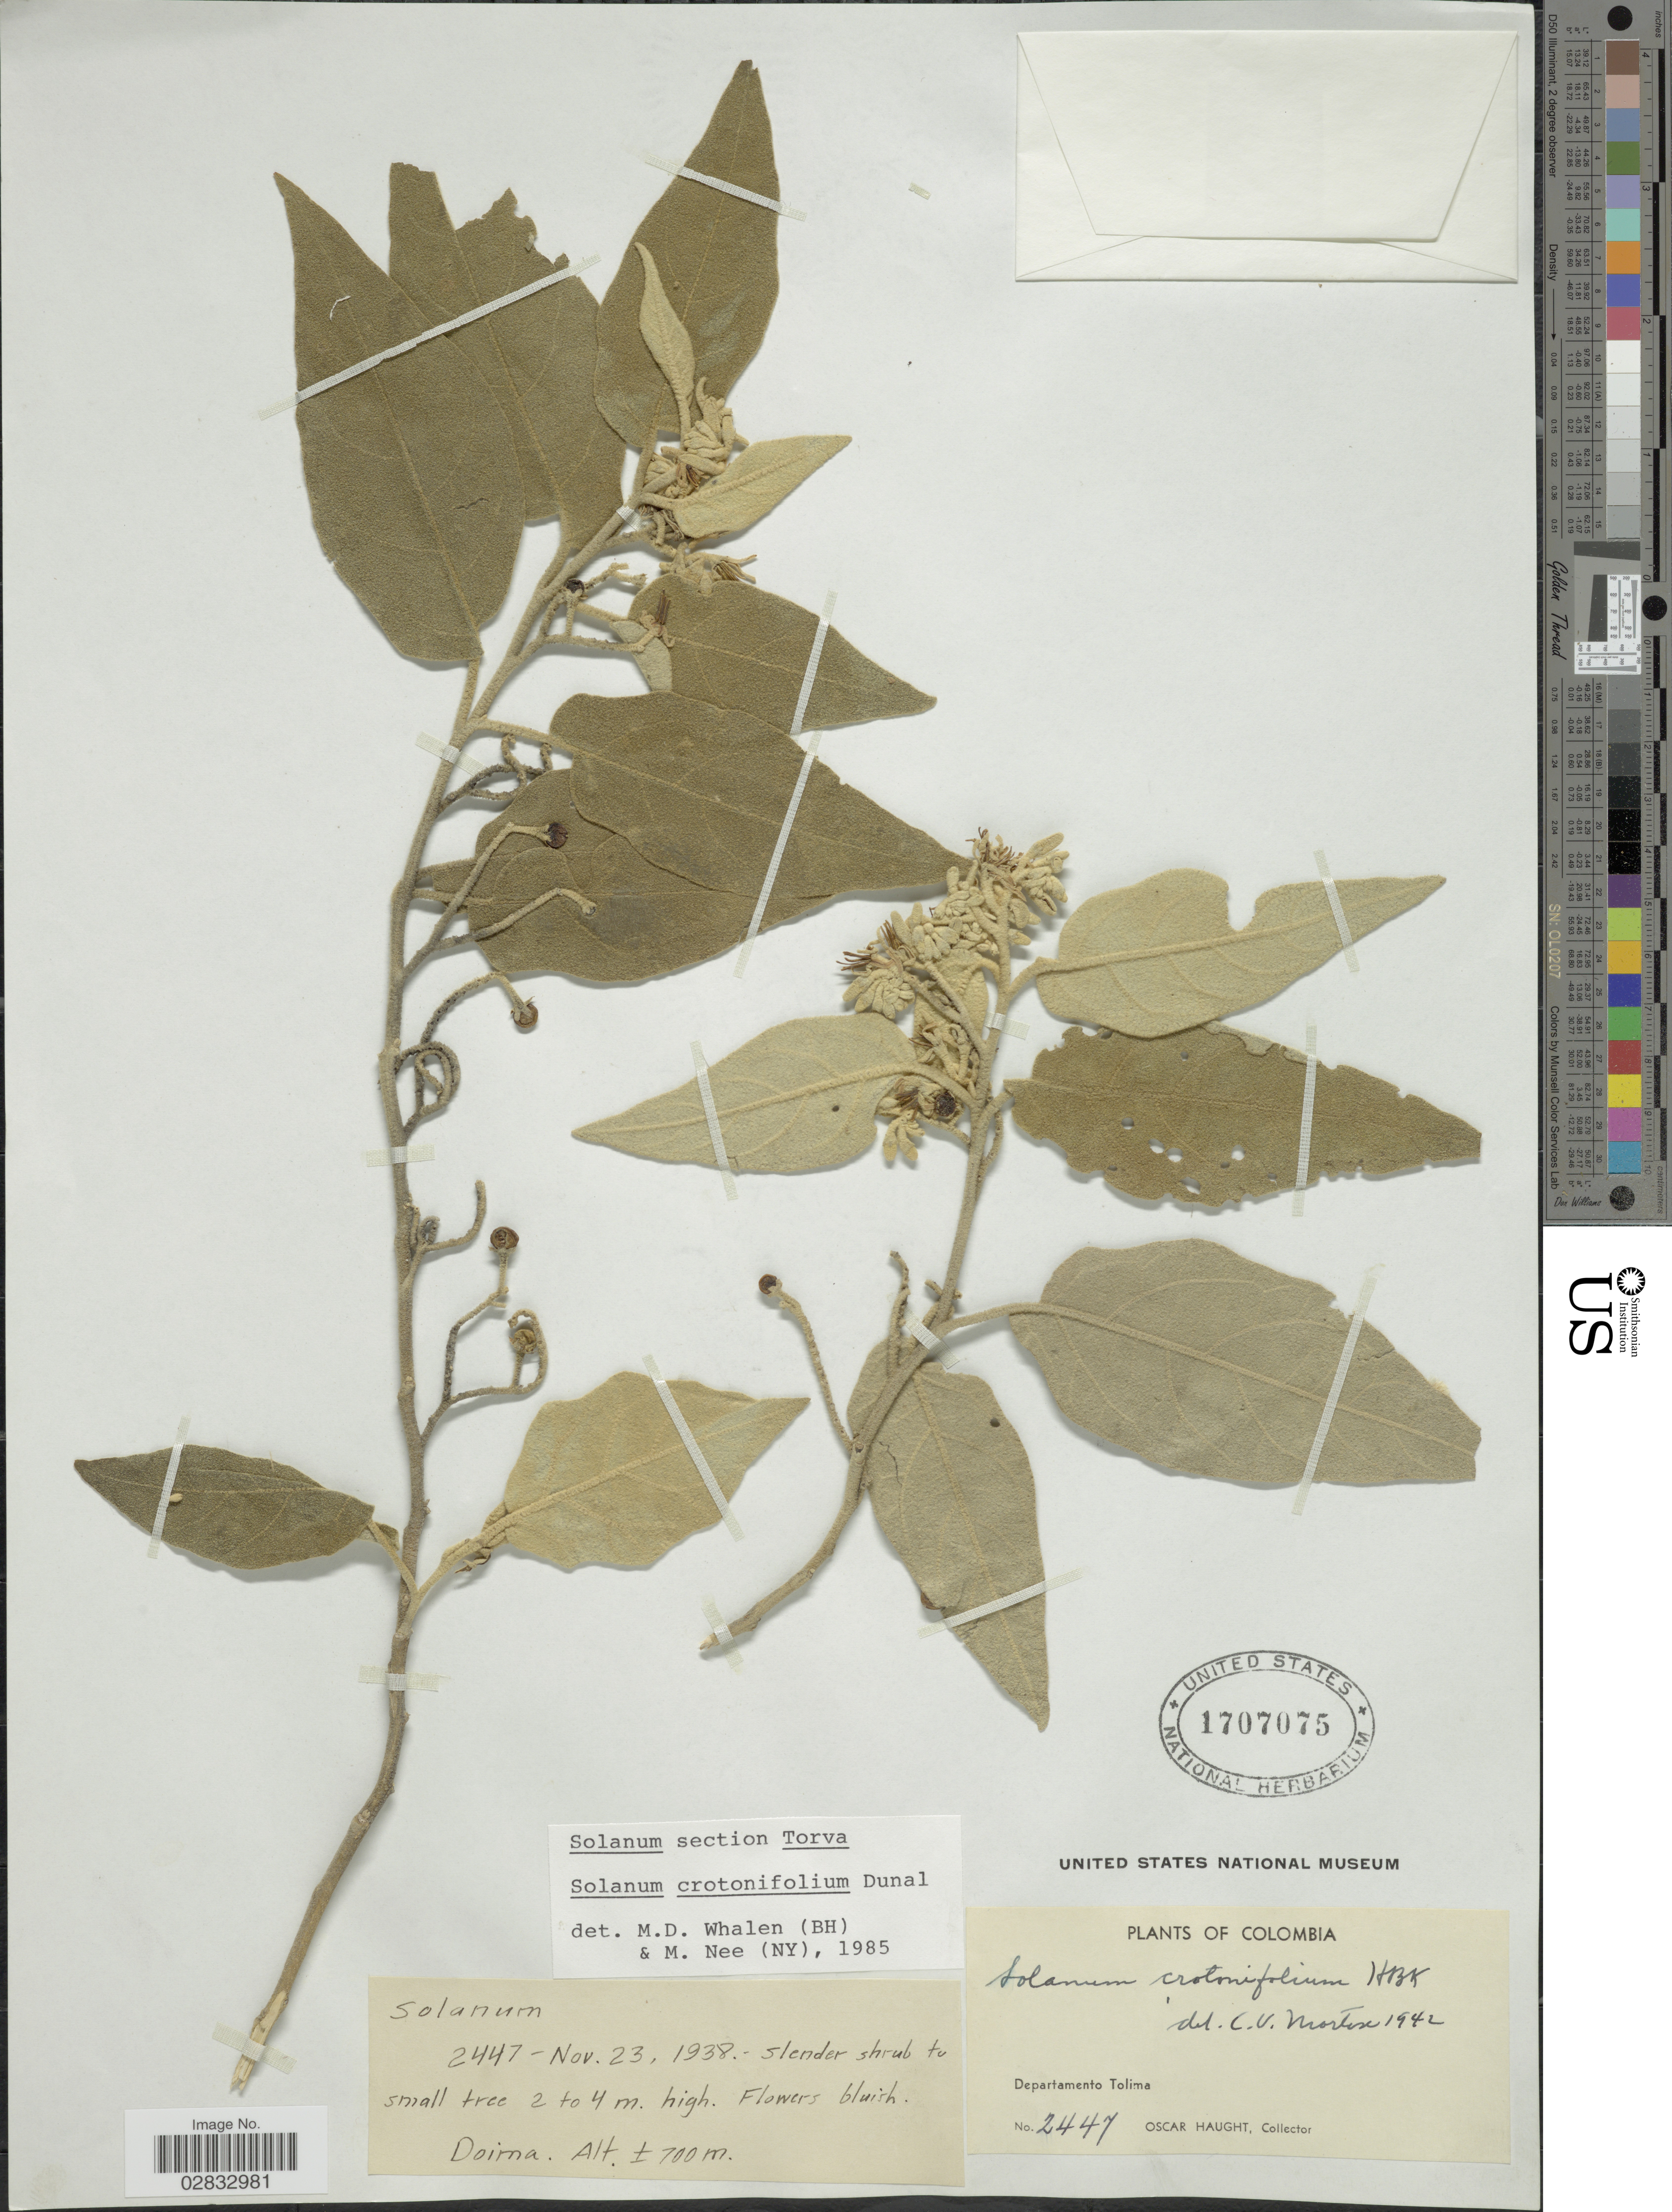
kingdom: Plantae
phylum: Tracheophyta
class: Magnoliopsida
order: Solanales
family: Solanaceae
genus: Solanum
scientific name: Solanum crotonifolium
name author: Dunal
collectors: O. Haught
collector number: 2447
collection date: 1938-11-23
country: Colombia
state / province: Tolima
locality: Departamento Tolima. Doima.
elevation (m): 700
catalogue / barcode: US 1707075